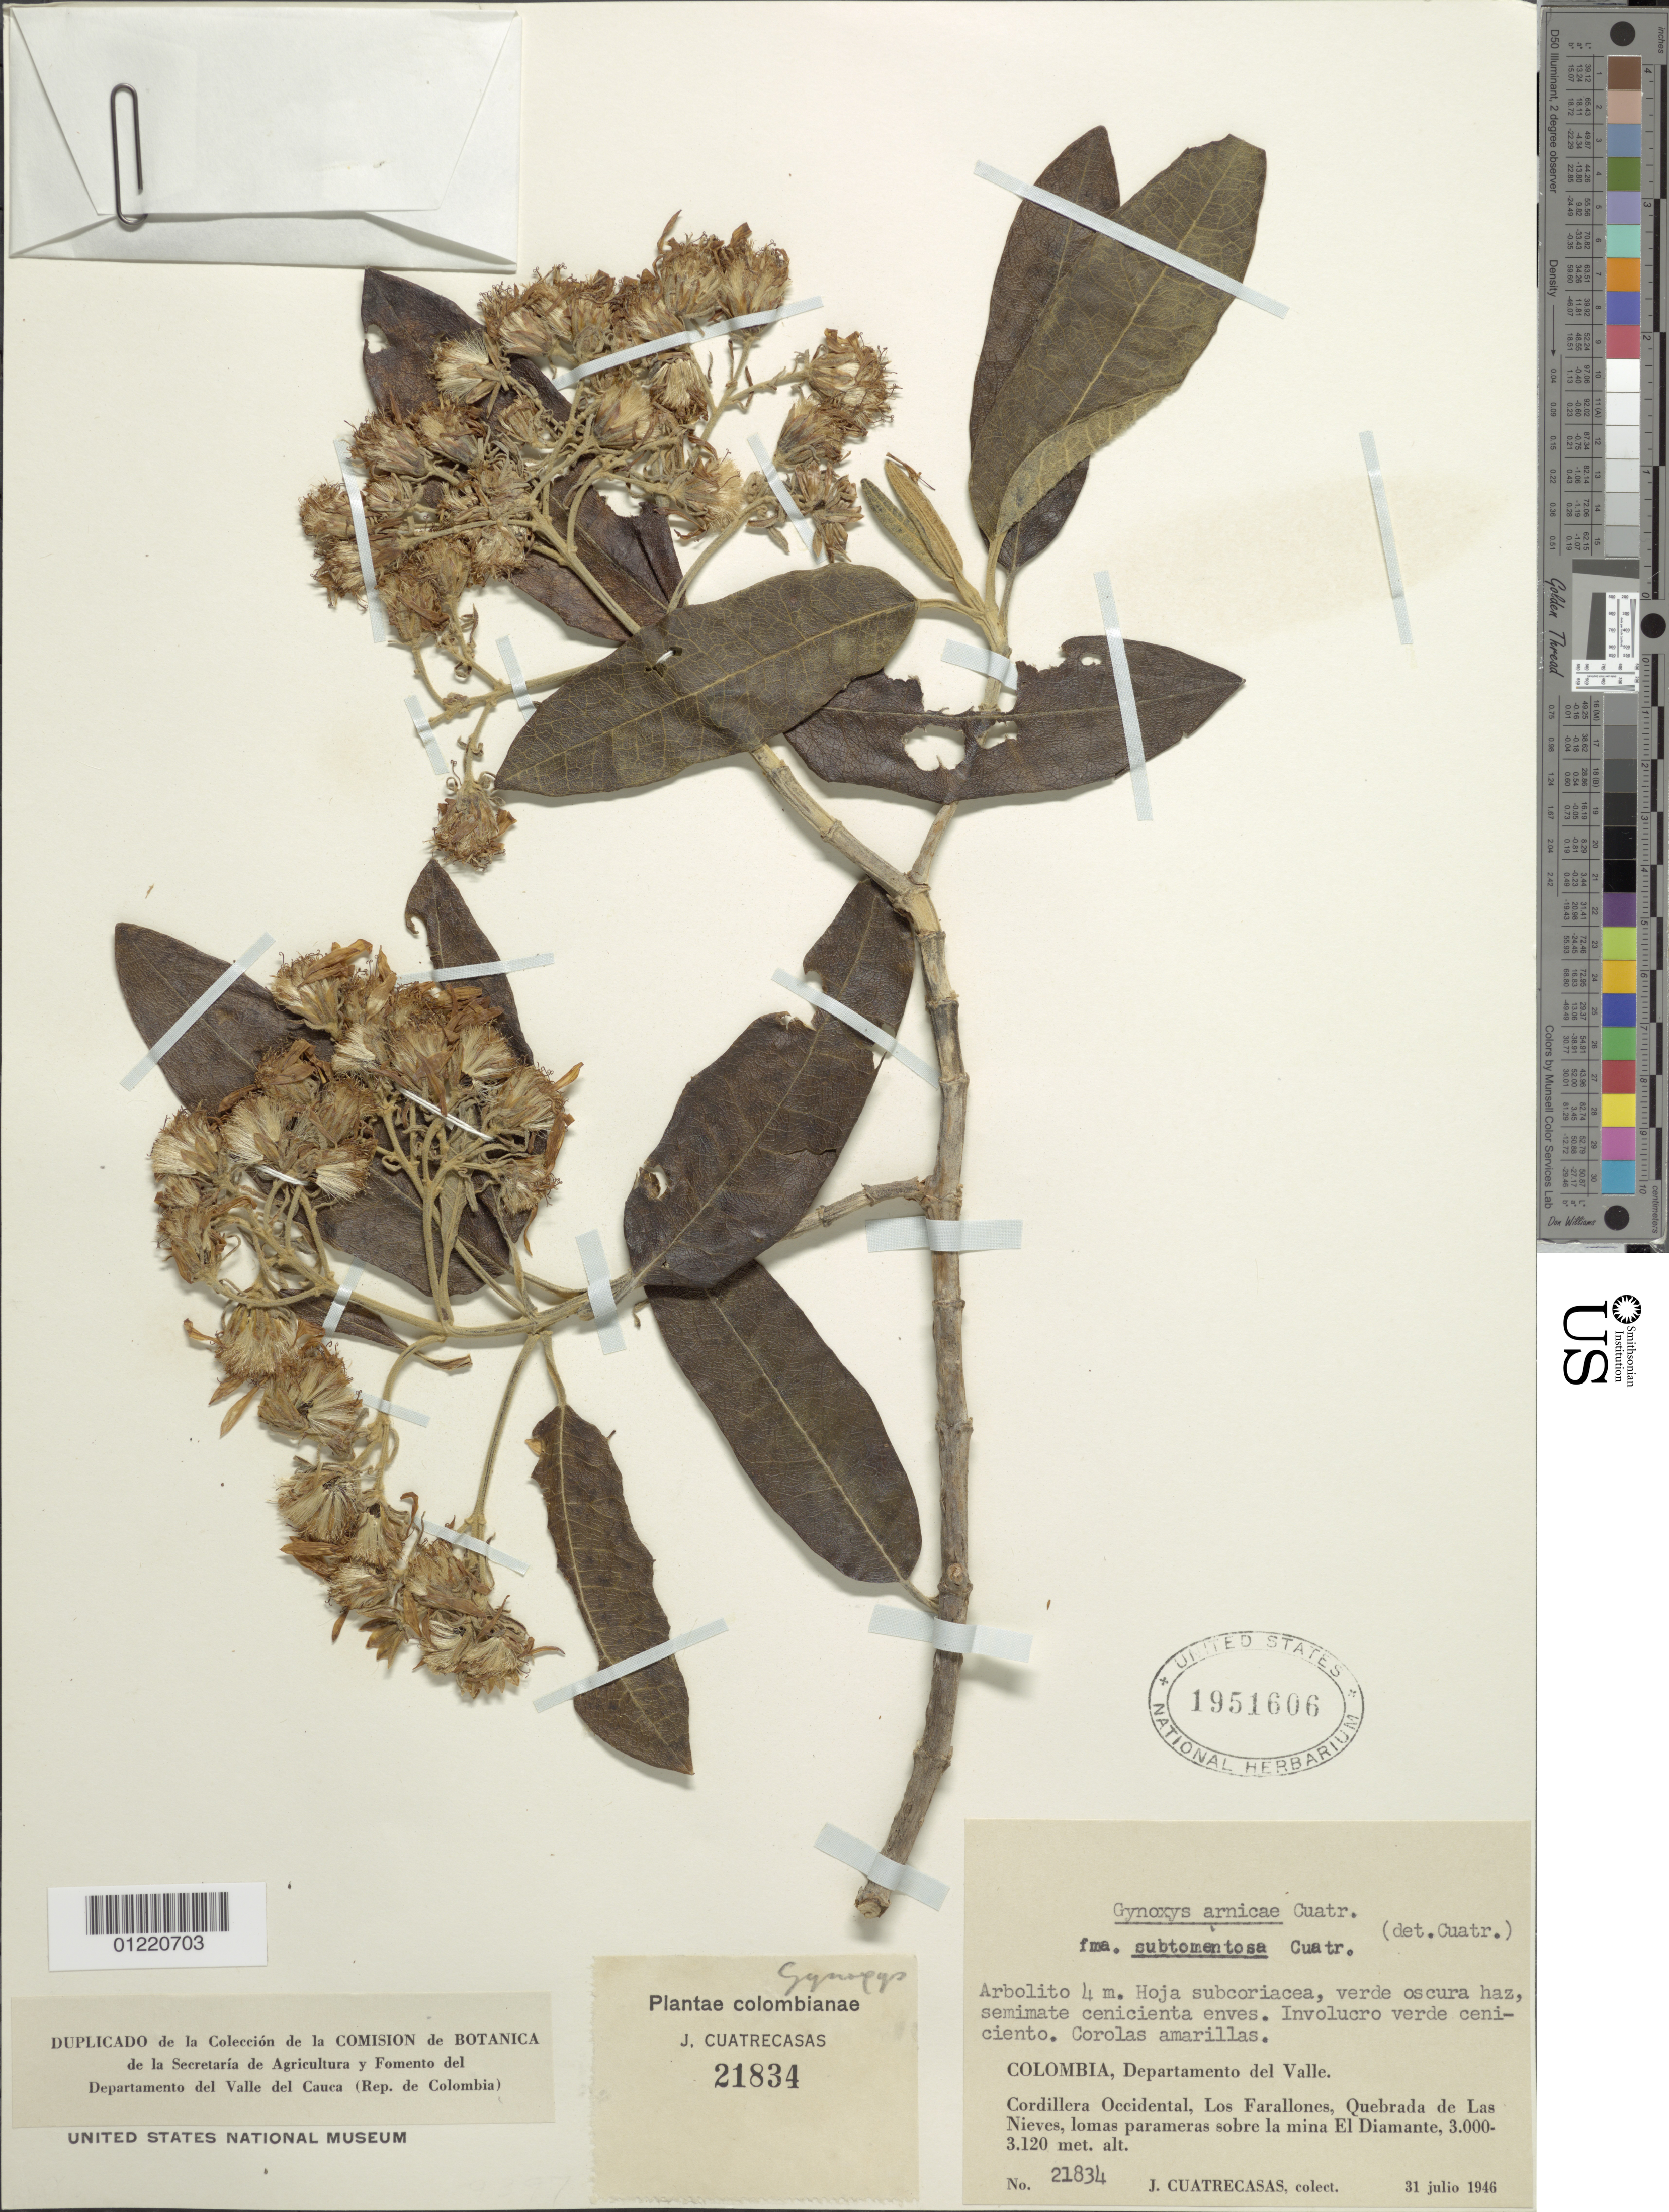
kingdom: Plantae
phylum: Tracheophyta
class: Magnoliopsida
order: Asterales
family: Asteraceae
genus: Gynoxys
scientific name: Gynoxys arnicae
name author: Cuatrec.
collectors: J. Cuatrecasas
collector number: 21834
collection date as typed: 31 Jul 1946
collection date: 1946-07-31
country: Colombia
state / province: Valle del Cauca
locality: Cordillera Occidental, Los Farallones, Quebrada de Las Nieves, Lomas Parameras Sobre La Mina El Diamante.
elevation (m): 3000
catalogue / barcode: US 1951606